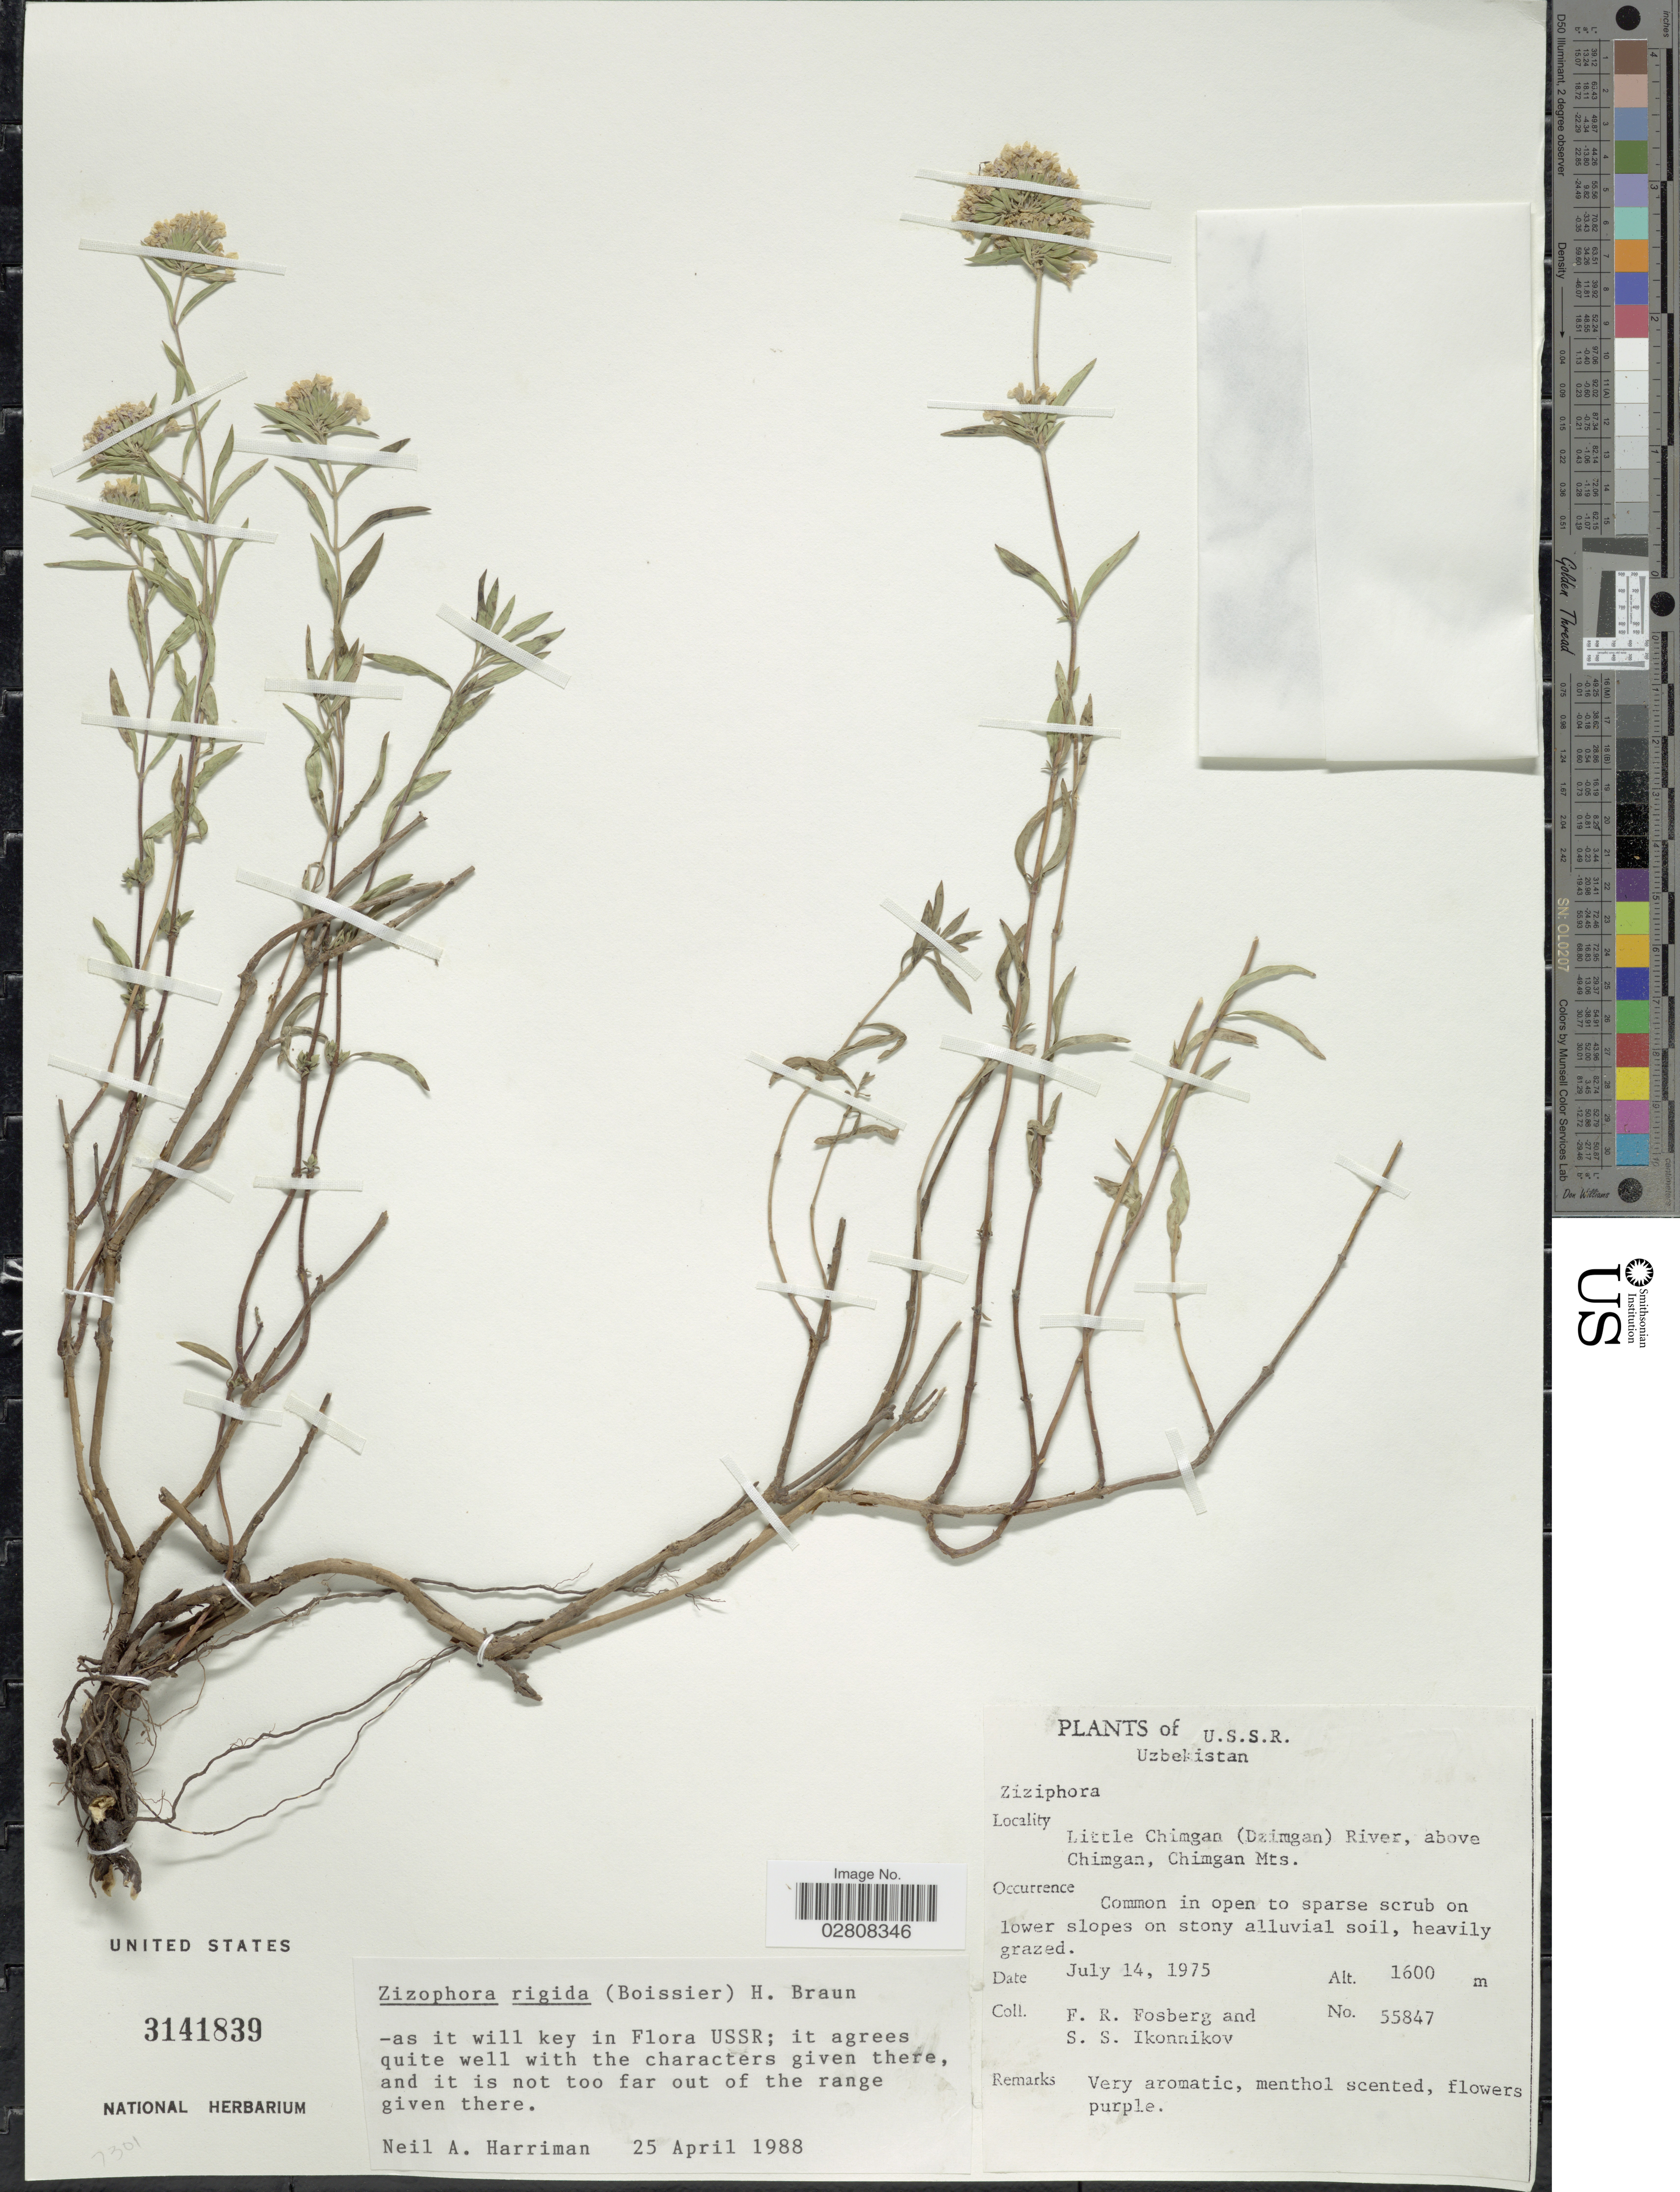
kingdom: Plantae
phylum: Tracheophyta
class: Magnoliopsida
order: Lamiales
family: Lamiaceae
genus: Ziziphora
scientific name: Ziziphora clinopodioides var. rigida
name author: Boiss.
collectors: F. R. Fosberg & S. Ikonnikov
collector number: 55847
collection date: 1975-07-14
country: Uzbekistan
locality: U.S.S.R. Little Chimgan (Dzimgan) River, above Chimgan, Chimgan Mts.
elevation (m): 1600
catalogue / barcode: US 3141839